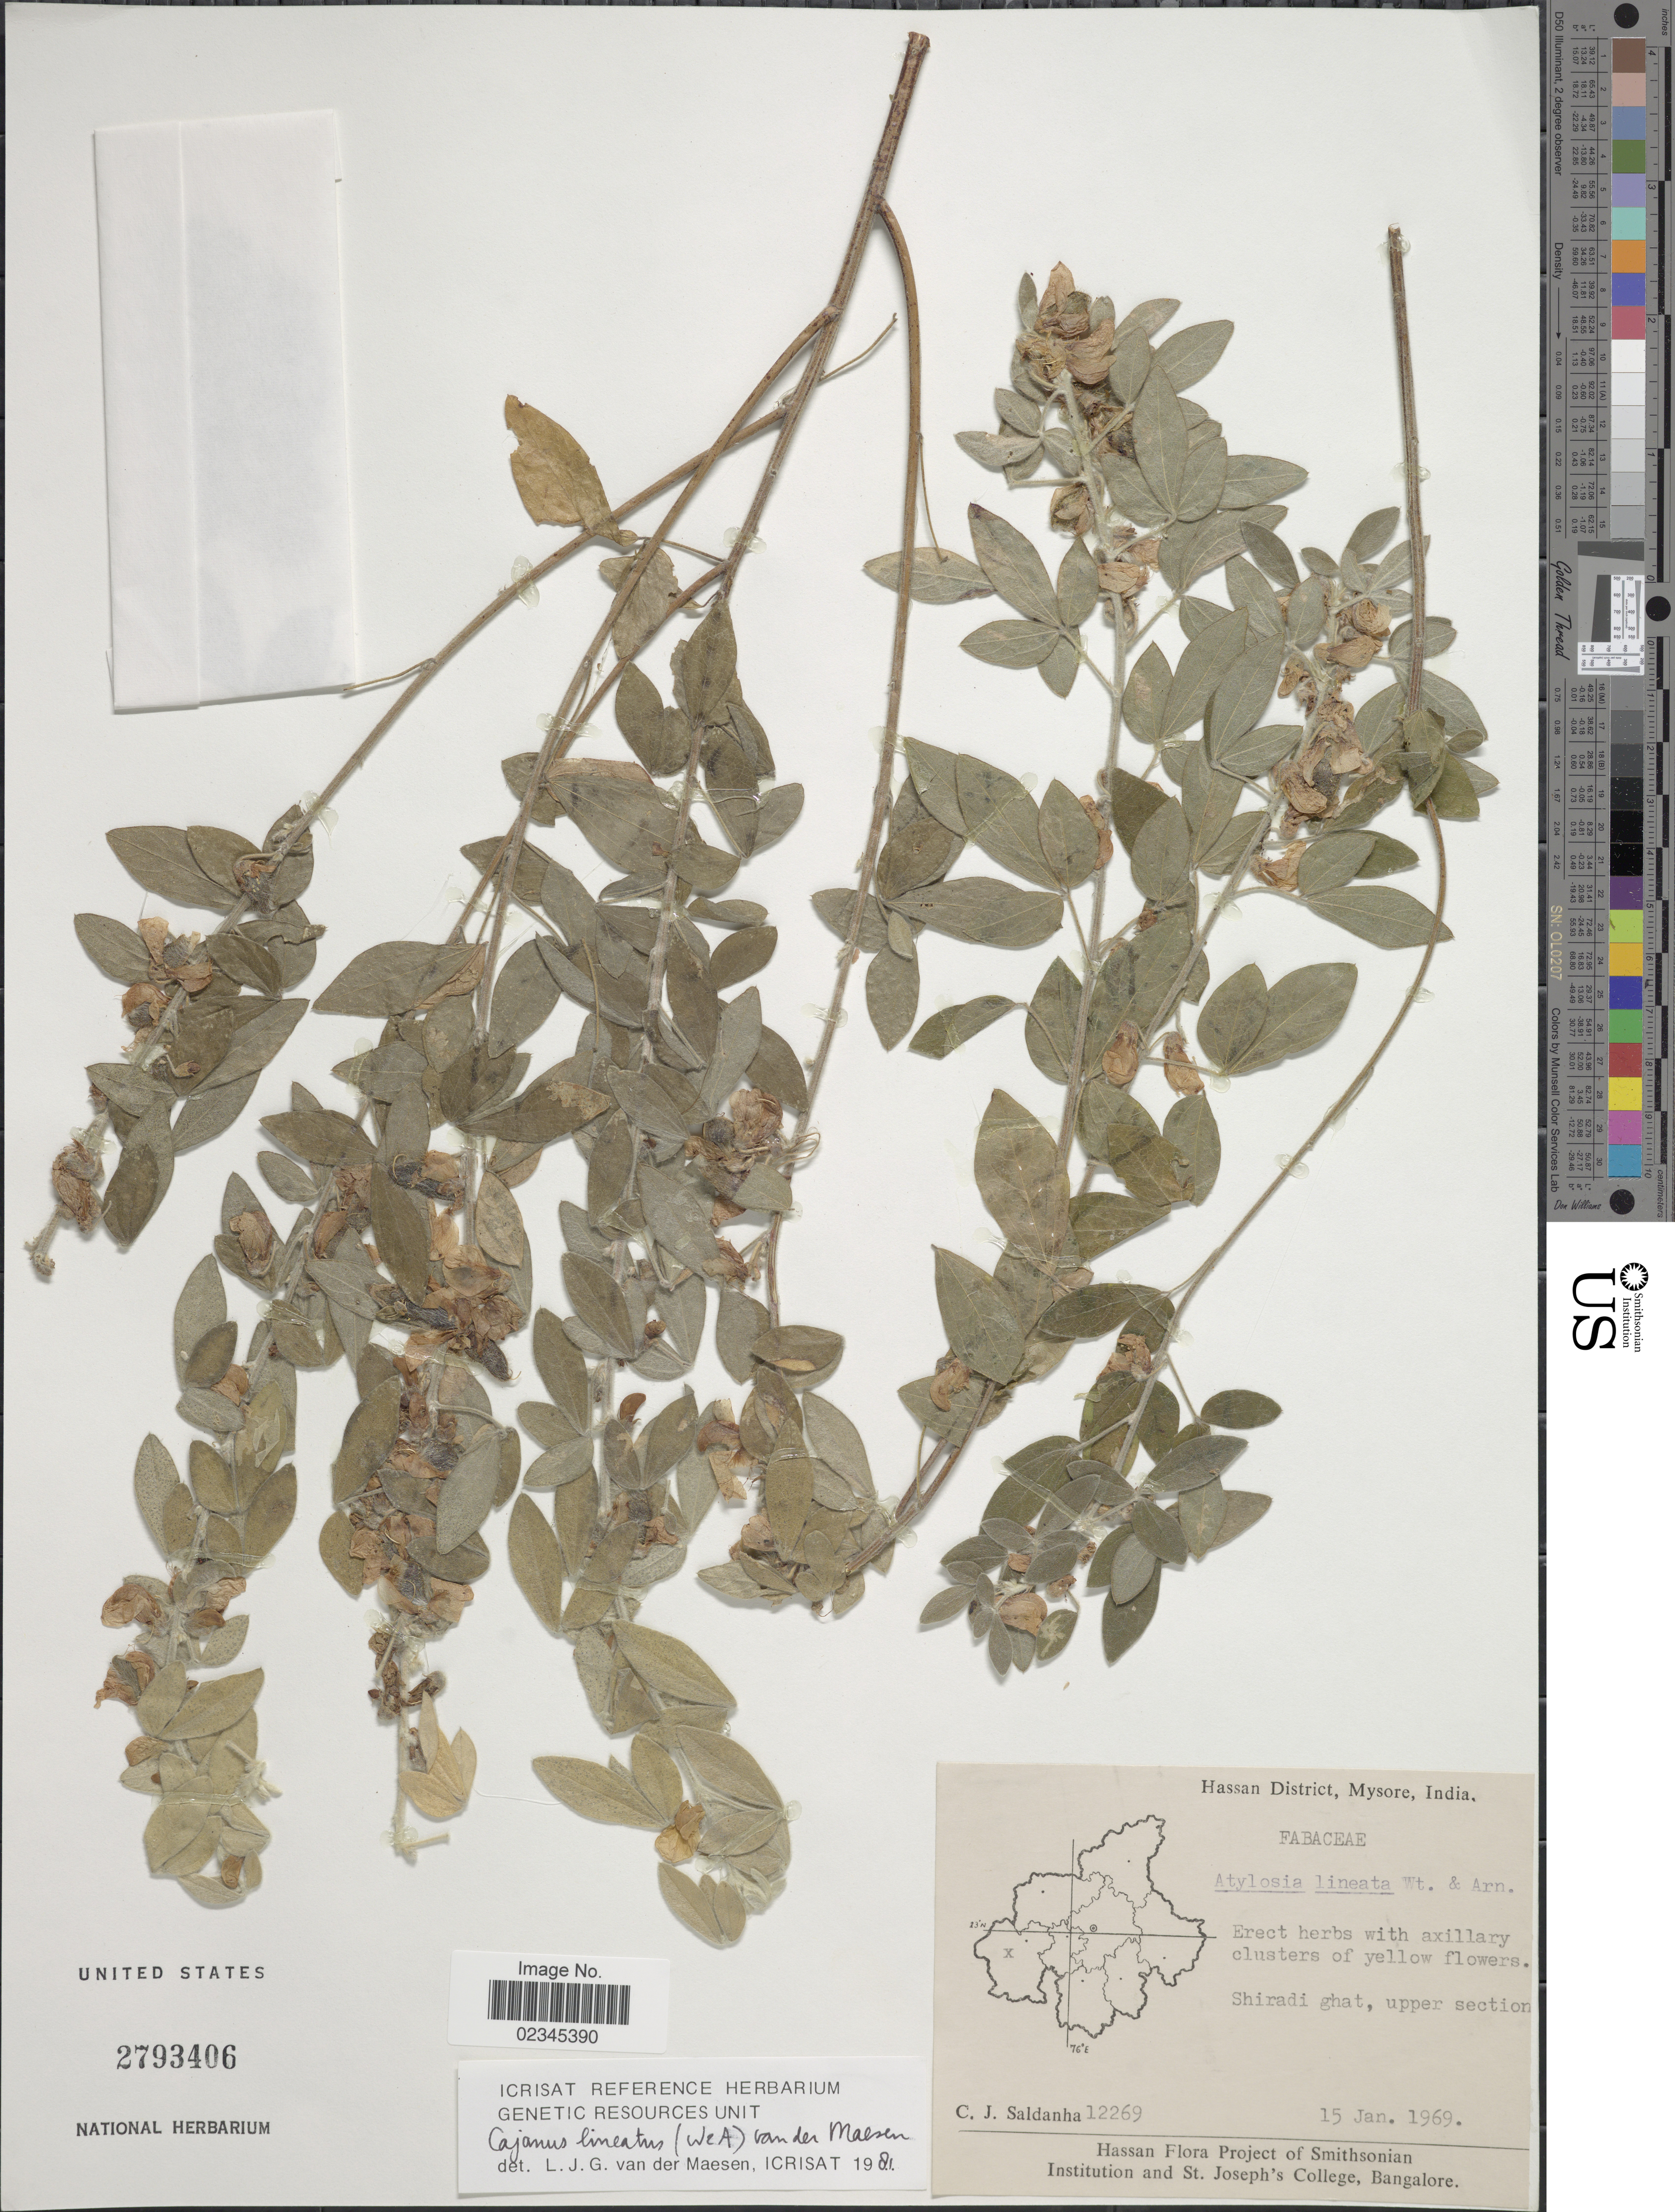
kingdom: Plantae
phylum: Tracheophyta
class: Magnoliopsida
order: Fabales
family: Fabaceae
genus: Cajanus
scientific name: Cajanus lineatus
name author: (Wight & Arn.) Maesen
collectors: C. J. Saldanha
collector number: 12269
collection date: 1969-01-15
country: India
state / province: Karnataka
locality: Hassan District, Mysore. Shiradi ghat, upper section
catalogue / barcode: US 2793406